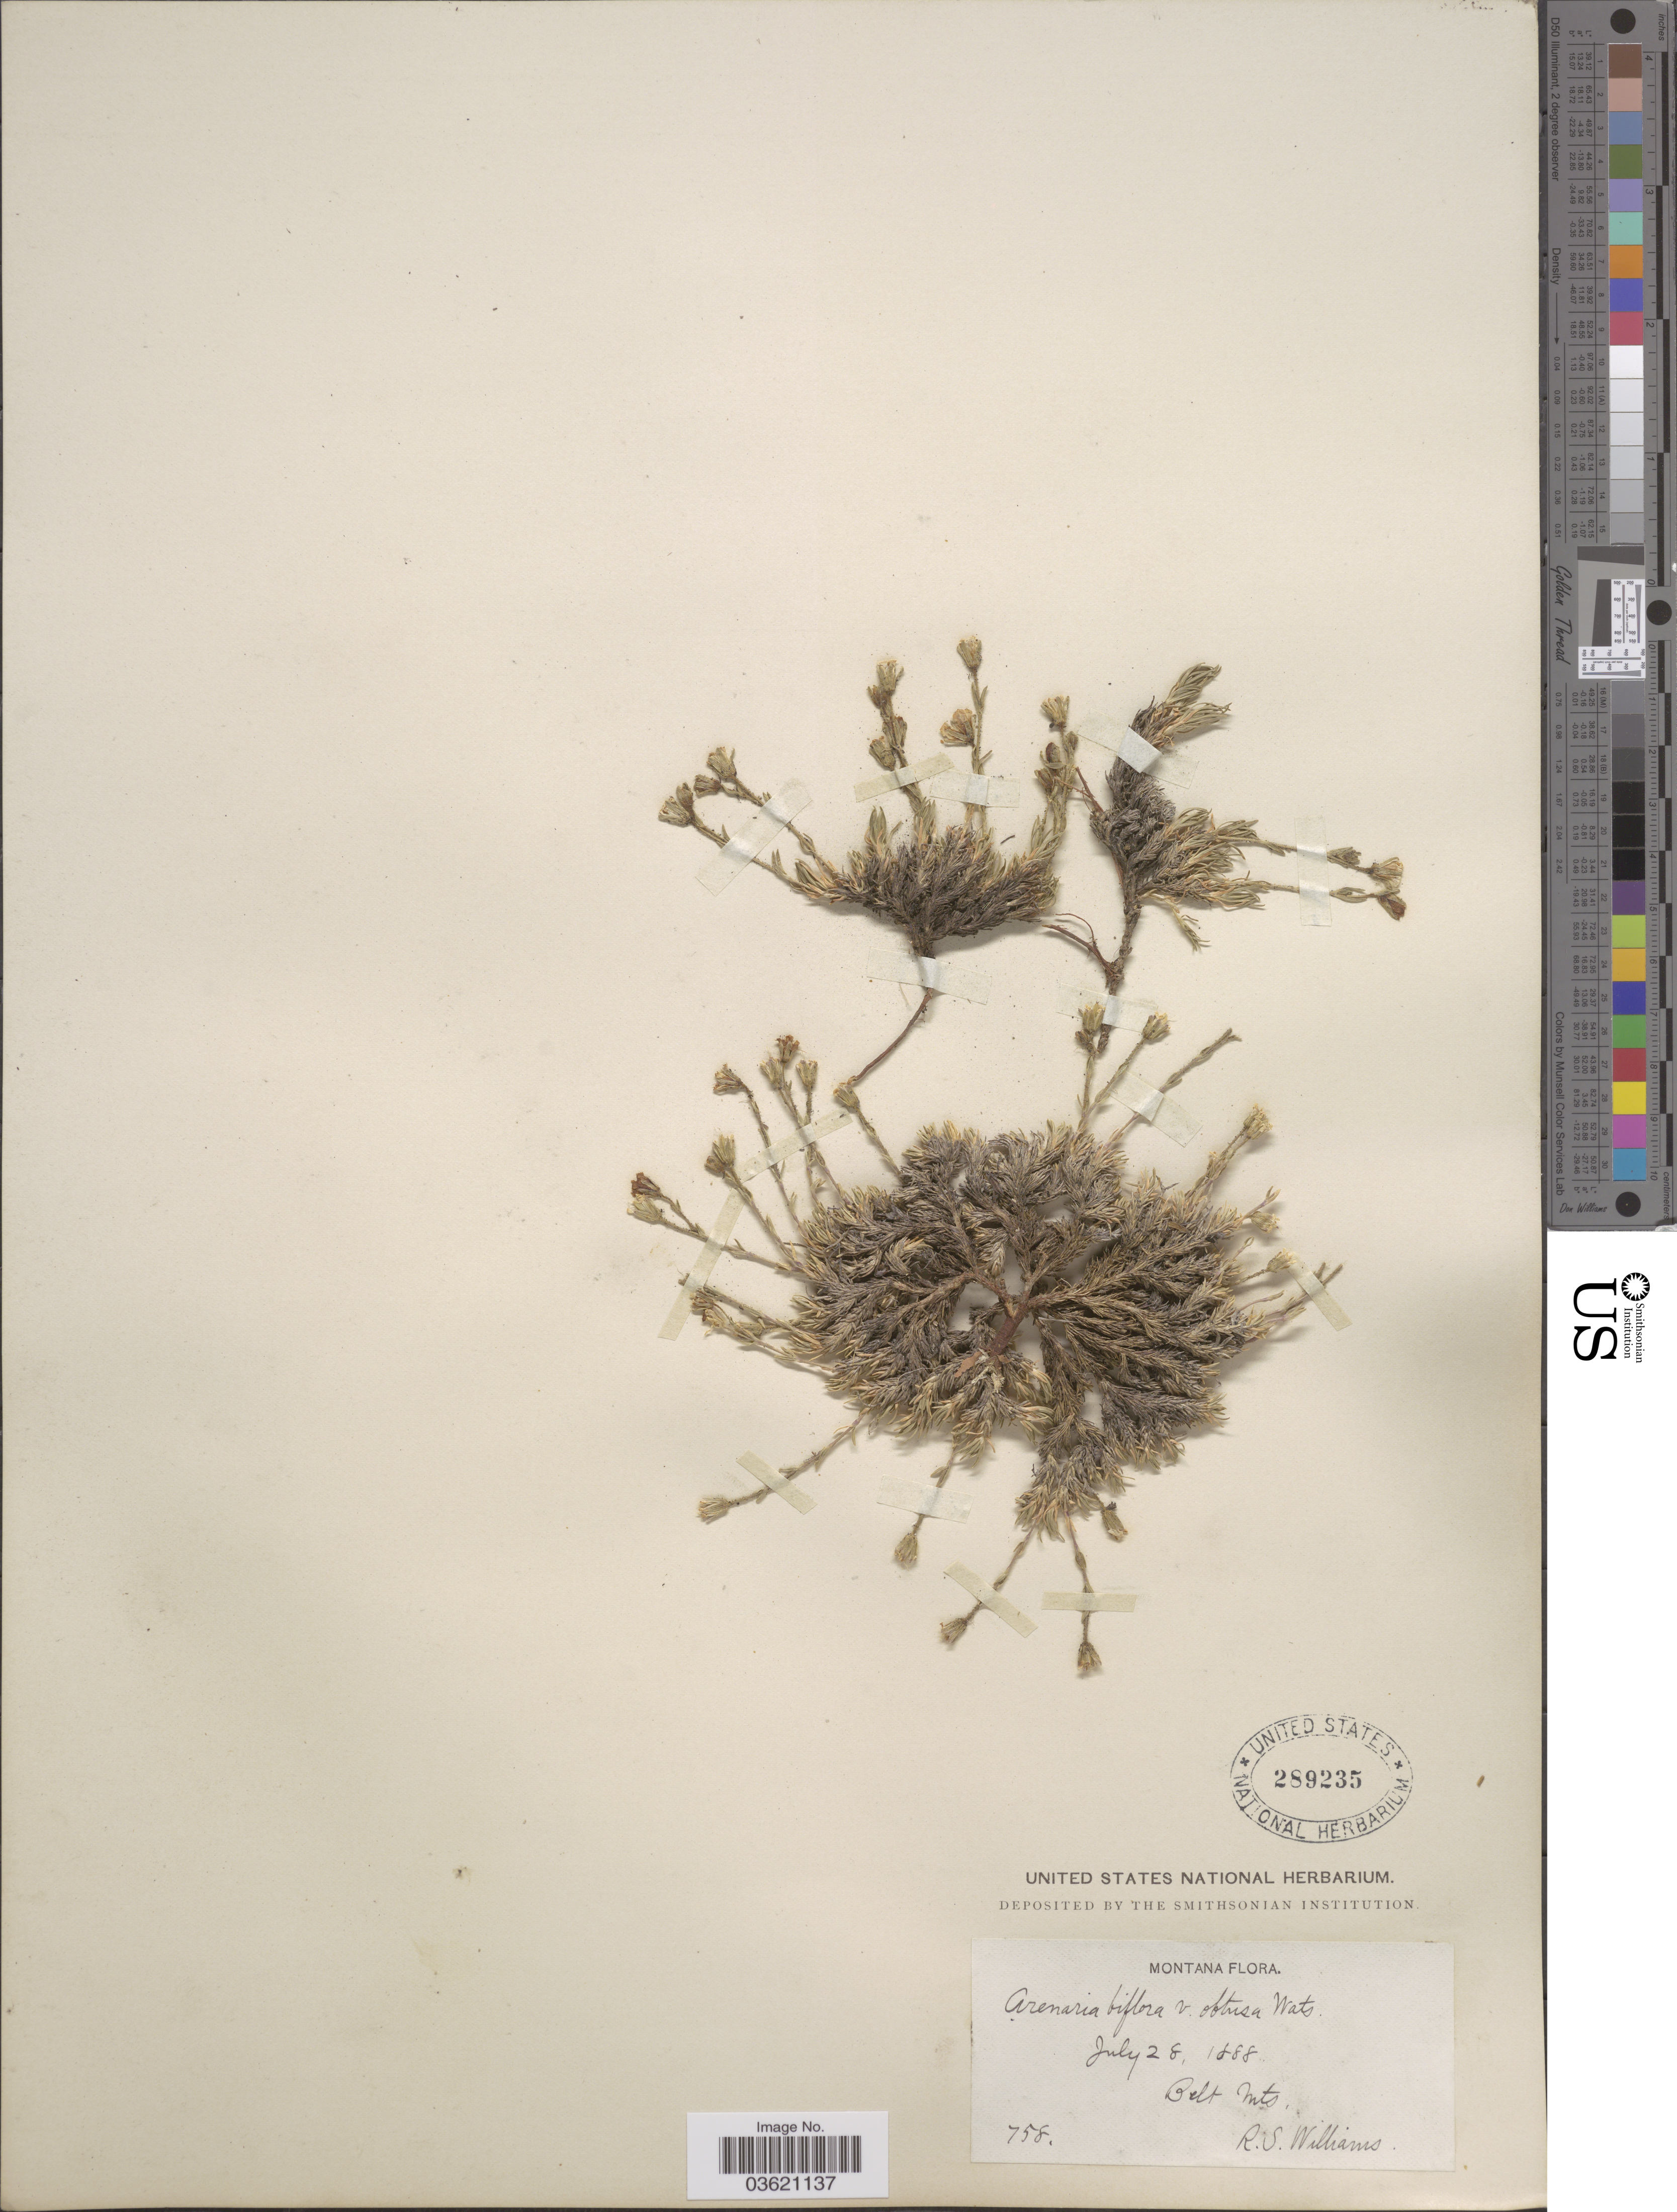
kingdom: Plantae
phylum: Tracheophyta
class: Magnoliopsida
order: Caryophyllales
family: Caryophyllaceae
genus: Cherleria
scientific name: Cherleria obtusiloba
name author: (Rydb.) A.J. Moore & Dillenb.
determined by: Strong, M. T., (US), Smithsonian Institution - National Museum of Natural History (UNITED STATES)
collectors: R. S. Williams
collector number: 758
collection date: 1888-07-28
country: United States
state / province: Montana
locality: Belt Mts.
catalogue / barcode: US 289235